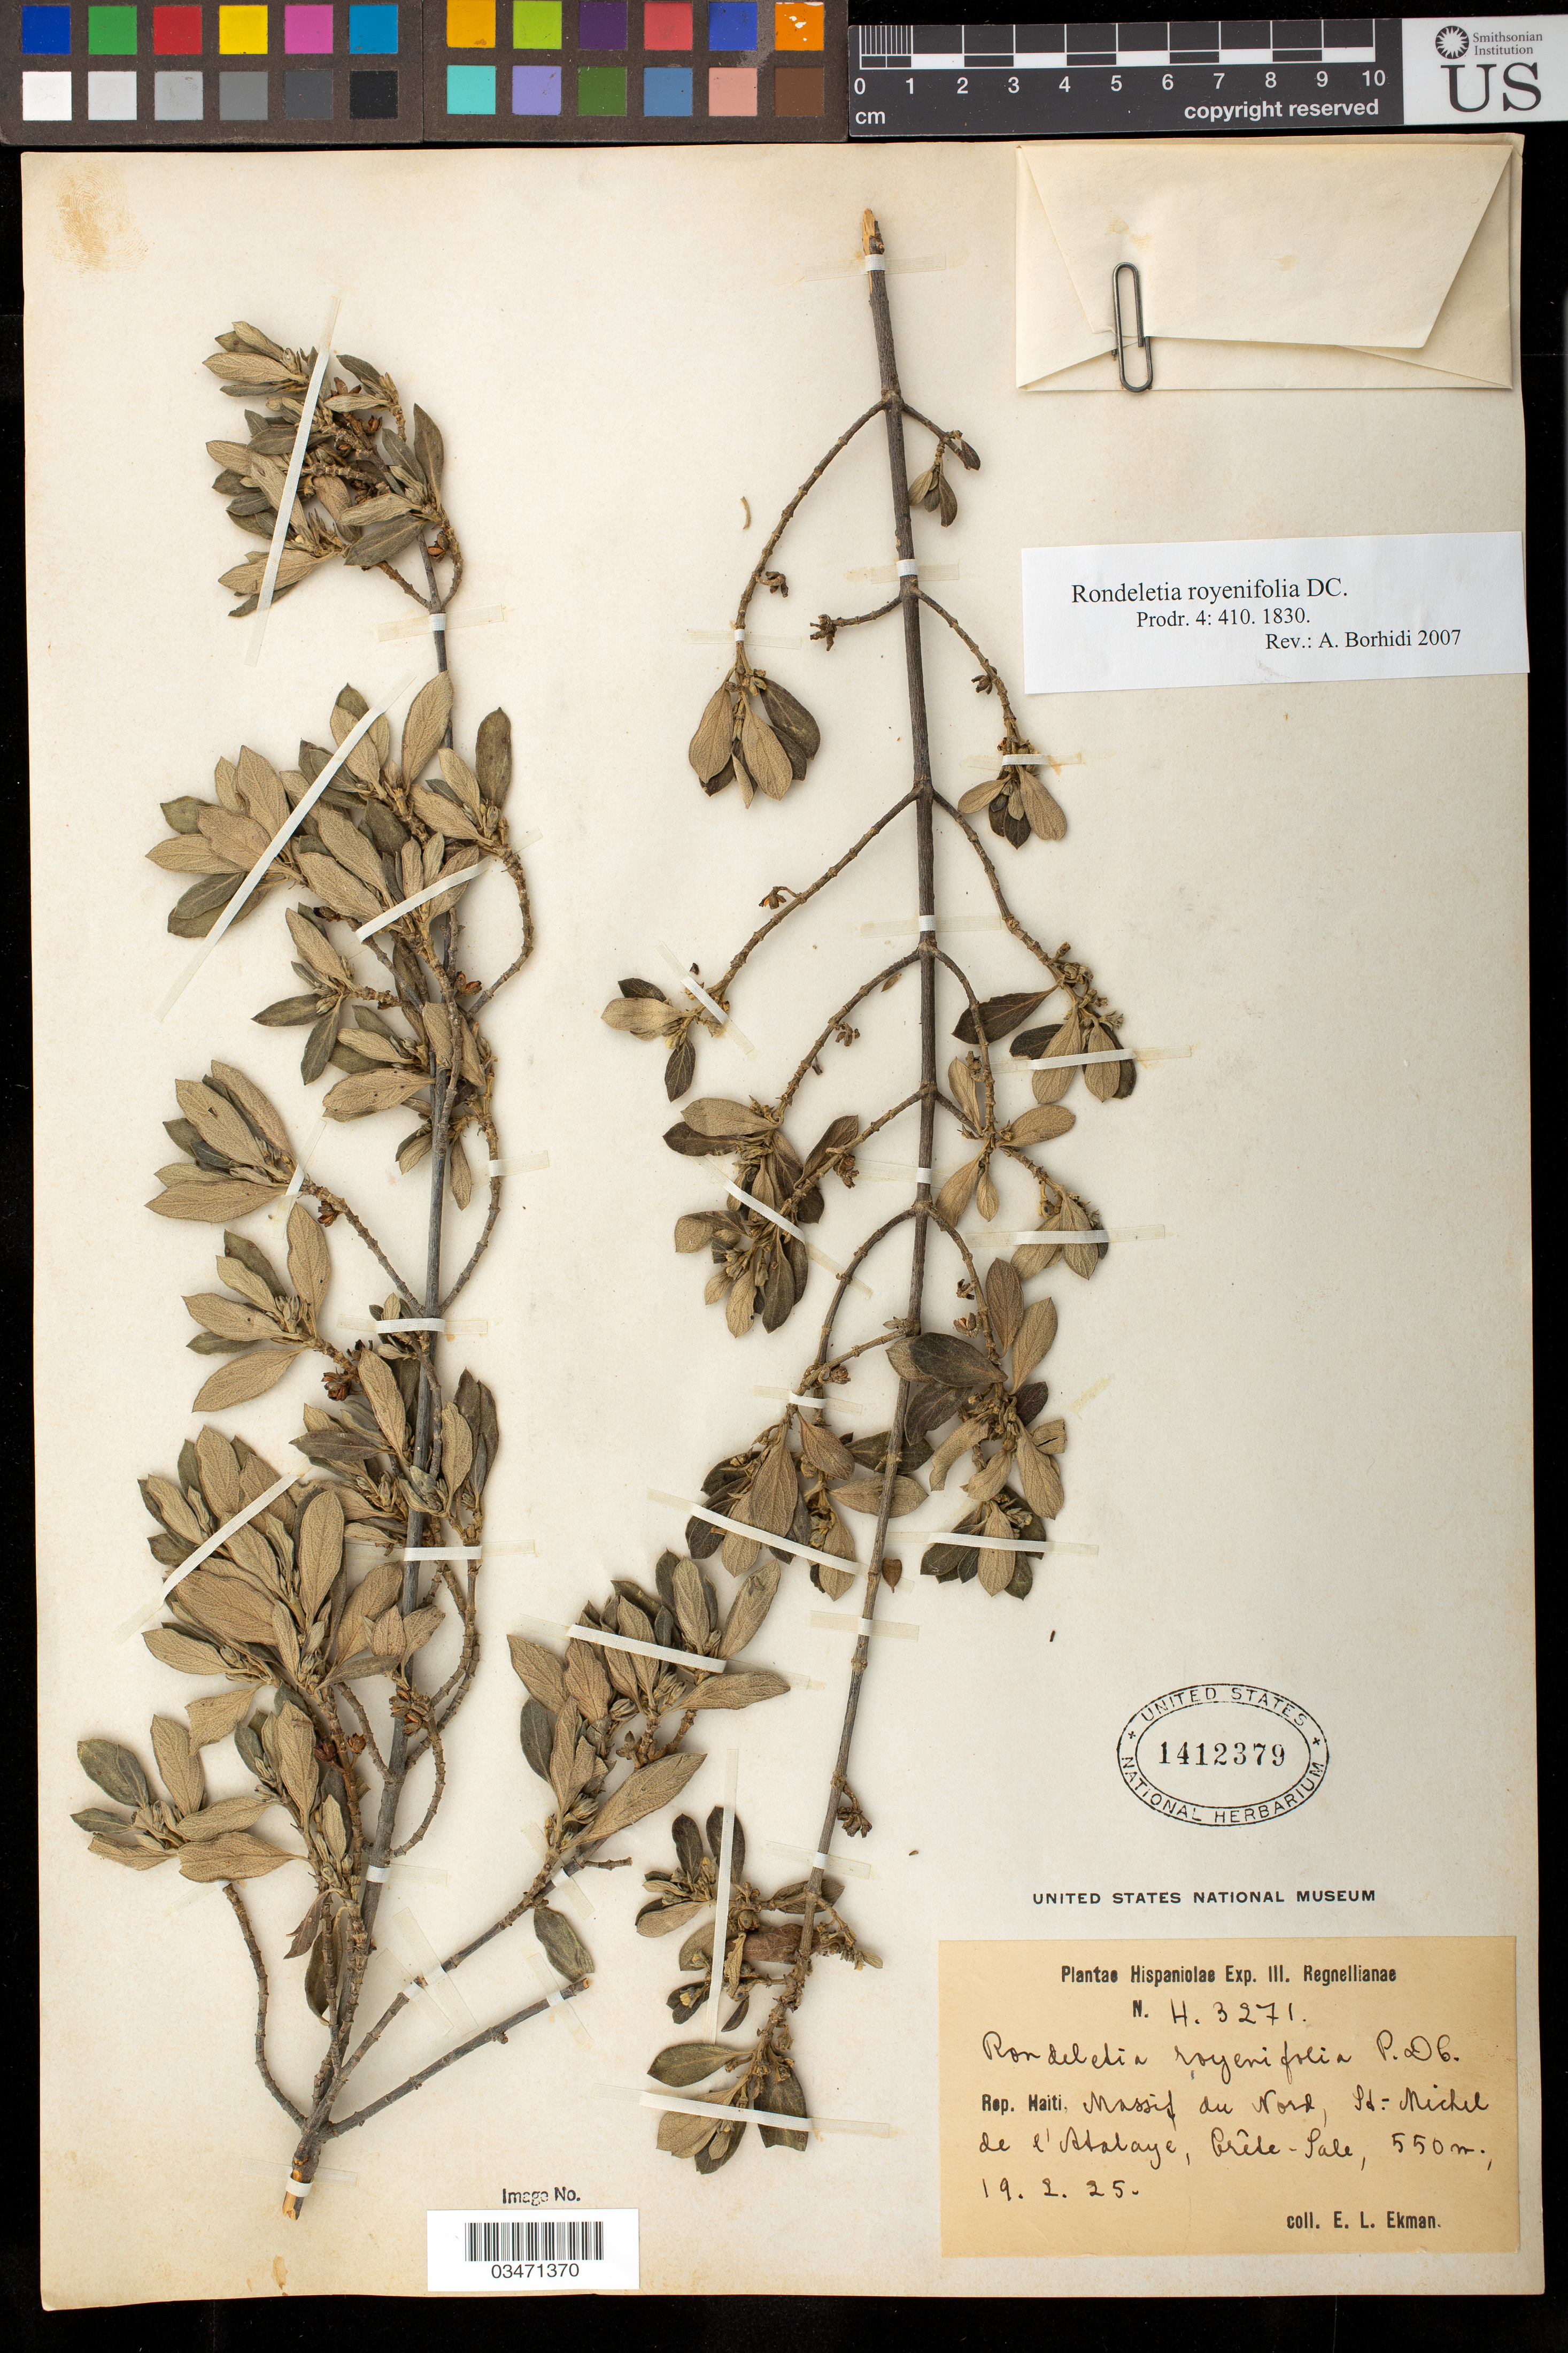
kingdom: Plantae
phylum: Tracheophyta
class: Magnoliopsida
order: Gentianales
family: Rubiaceae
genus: Rondeletia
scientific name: Rondeletia royenaefolia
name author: DC.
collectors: E. L. Ekman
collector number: H 3271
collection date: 1925-02-19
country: Haiti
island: Hispaniola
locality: Massif du Nord, St. Michel de l'Atalaye, Grede-Sale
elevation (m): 550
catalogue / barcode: US 1412379